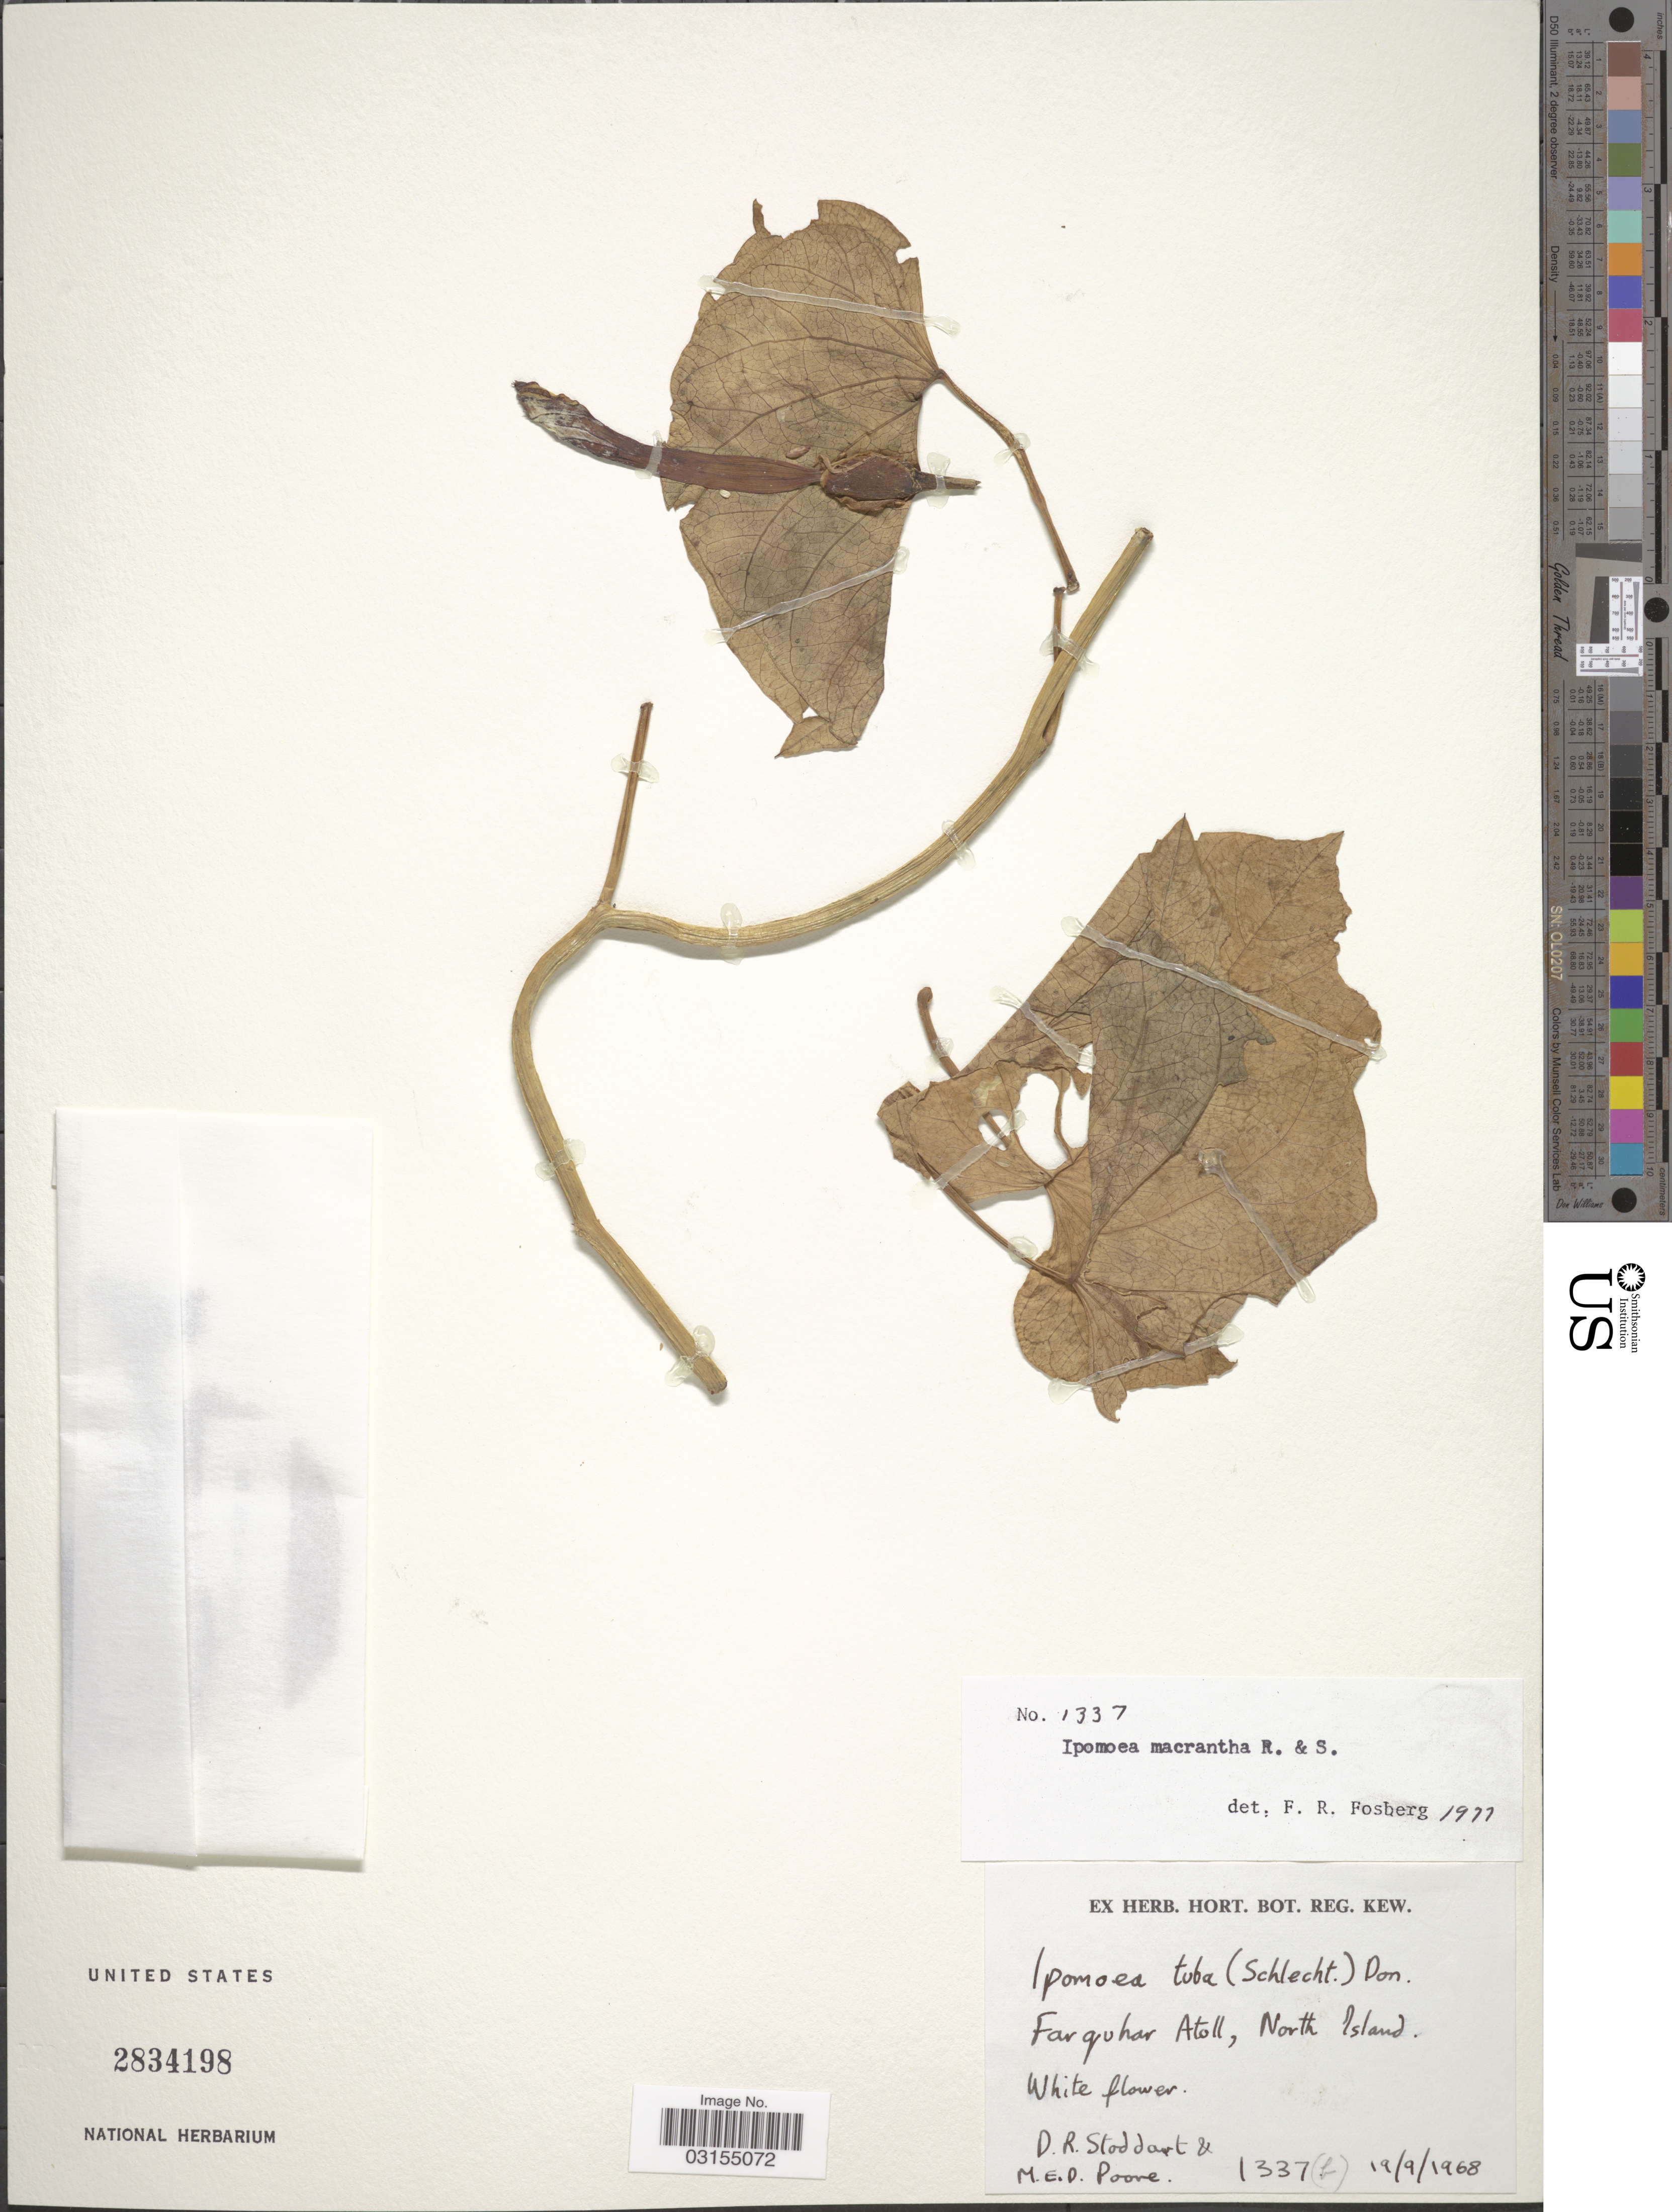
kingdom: Plantae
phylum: Tracheophyta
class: Magnoliopsida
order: Solanales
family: Convolvulaceae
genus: Ipomoea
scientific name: Ipomoea macrantha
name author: Roem. & Schult.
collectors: D. R. Stoddart & M. E. D. Poore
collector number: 1337(b)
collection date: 1968-09-19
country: Seychelles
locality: Farguhar Atoll, North Island.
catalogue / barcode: US 2834198